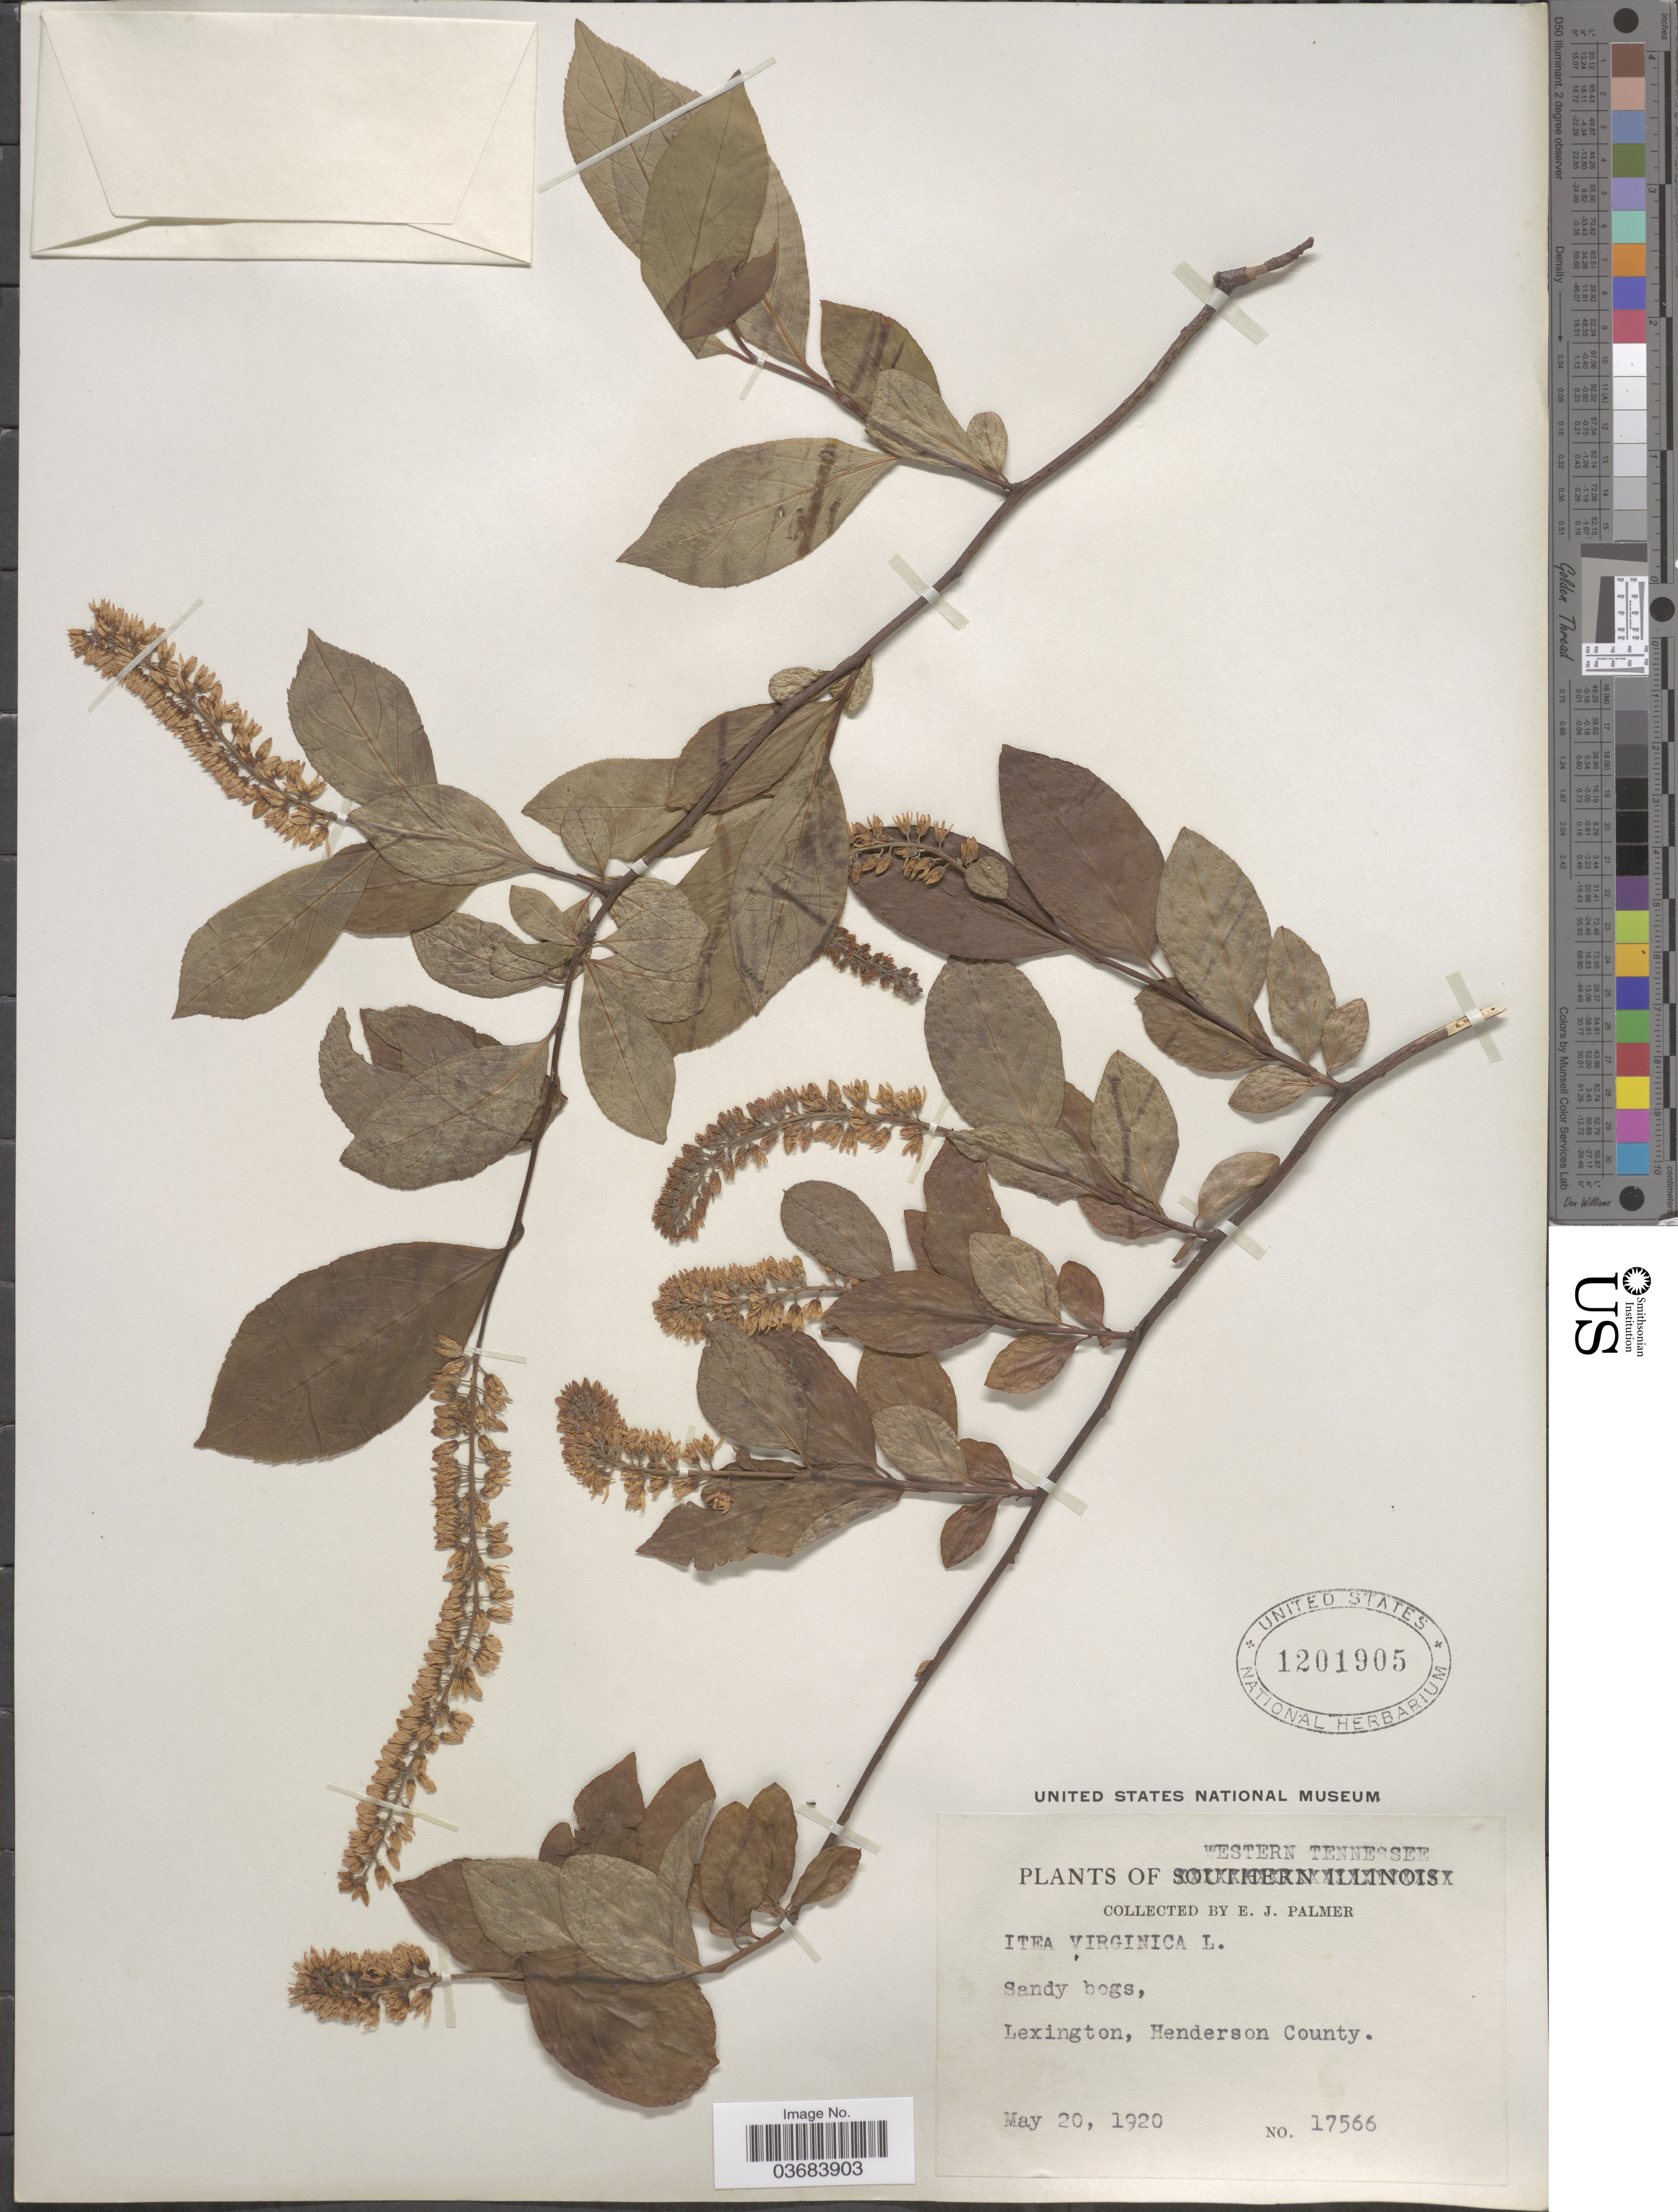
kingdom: Plantae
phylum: Tracheophyta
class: Magnoliopsida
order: Saxifragales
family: Iteaceae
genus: Itea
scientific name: Itea virginica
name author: L.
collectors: E. J. Palmer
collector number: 17566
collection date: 1920-05-20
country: United States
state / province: Tennessee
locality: Western Tennessee. Lexington, Henderson County.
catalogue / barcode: US 1201905